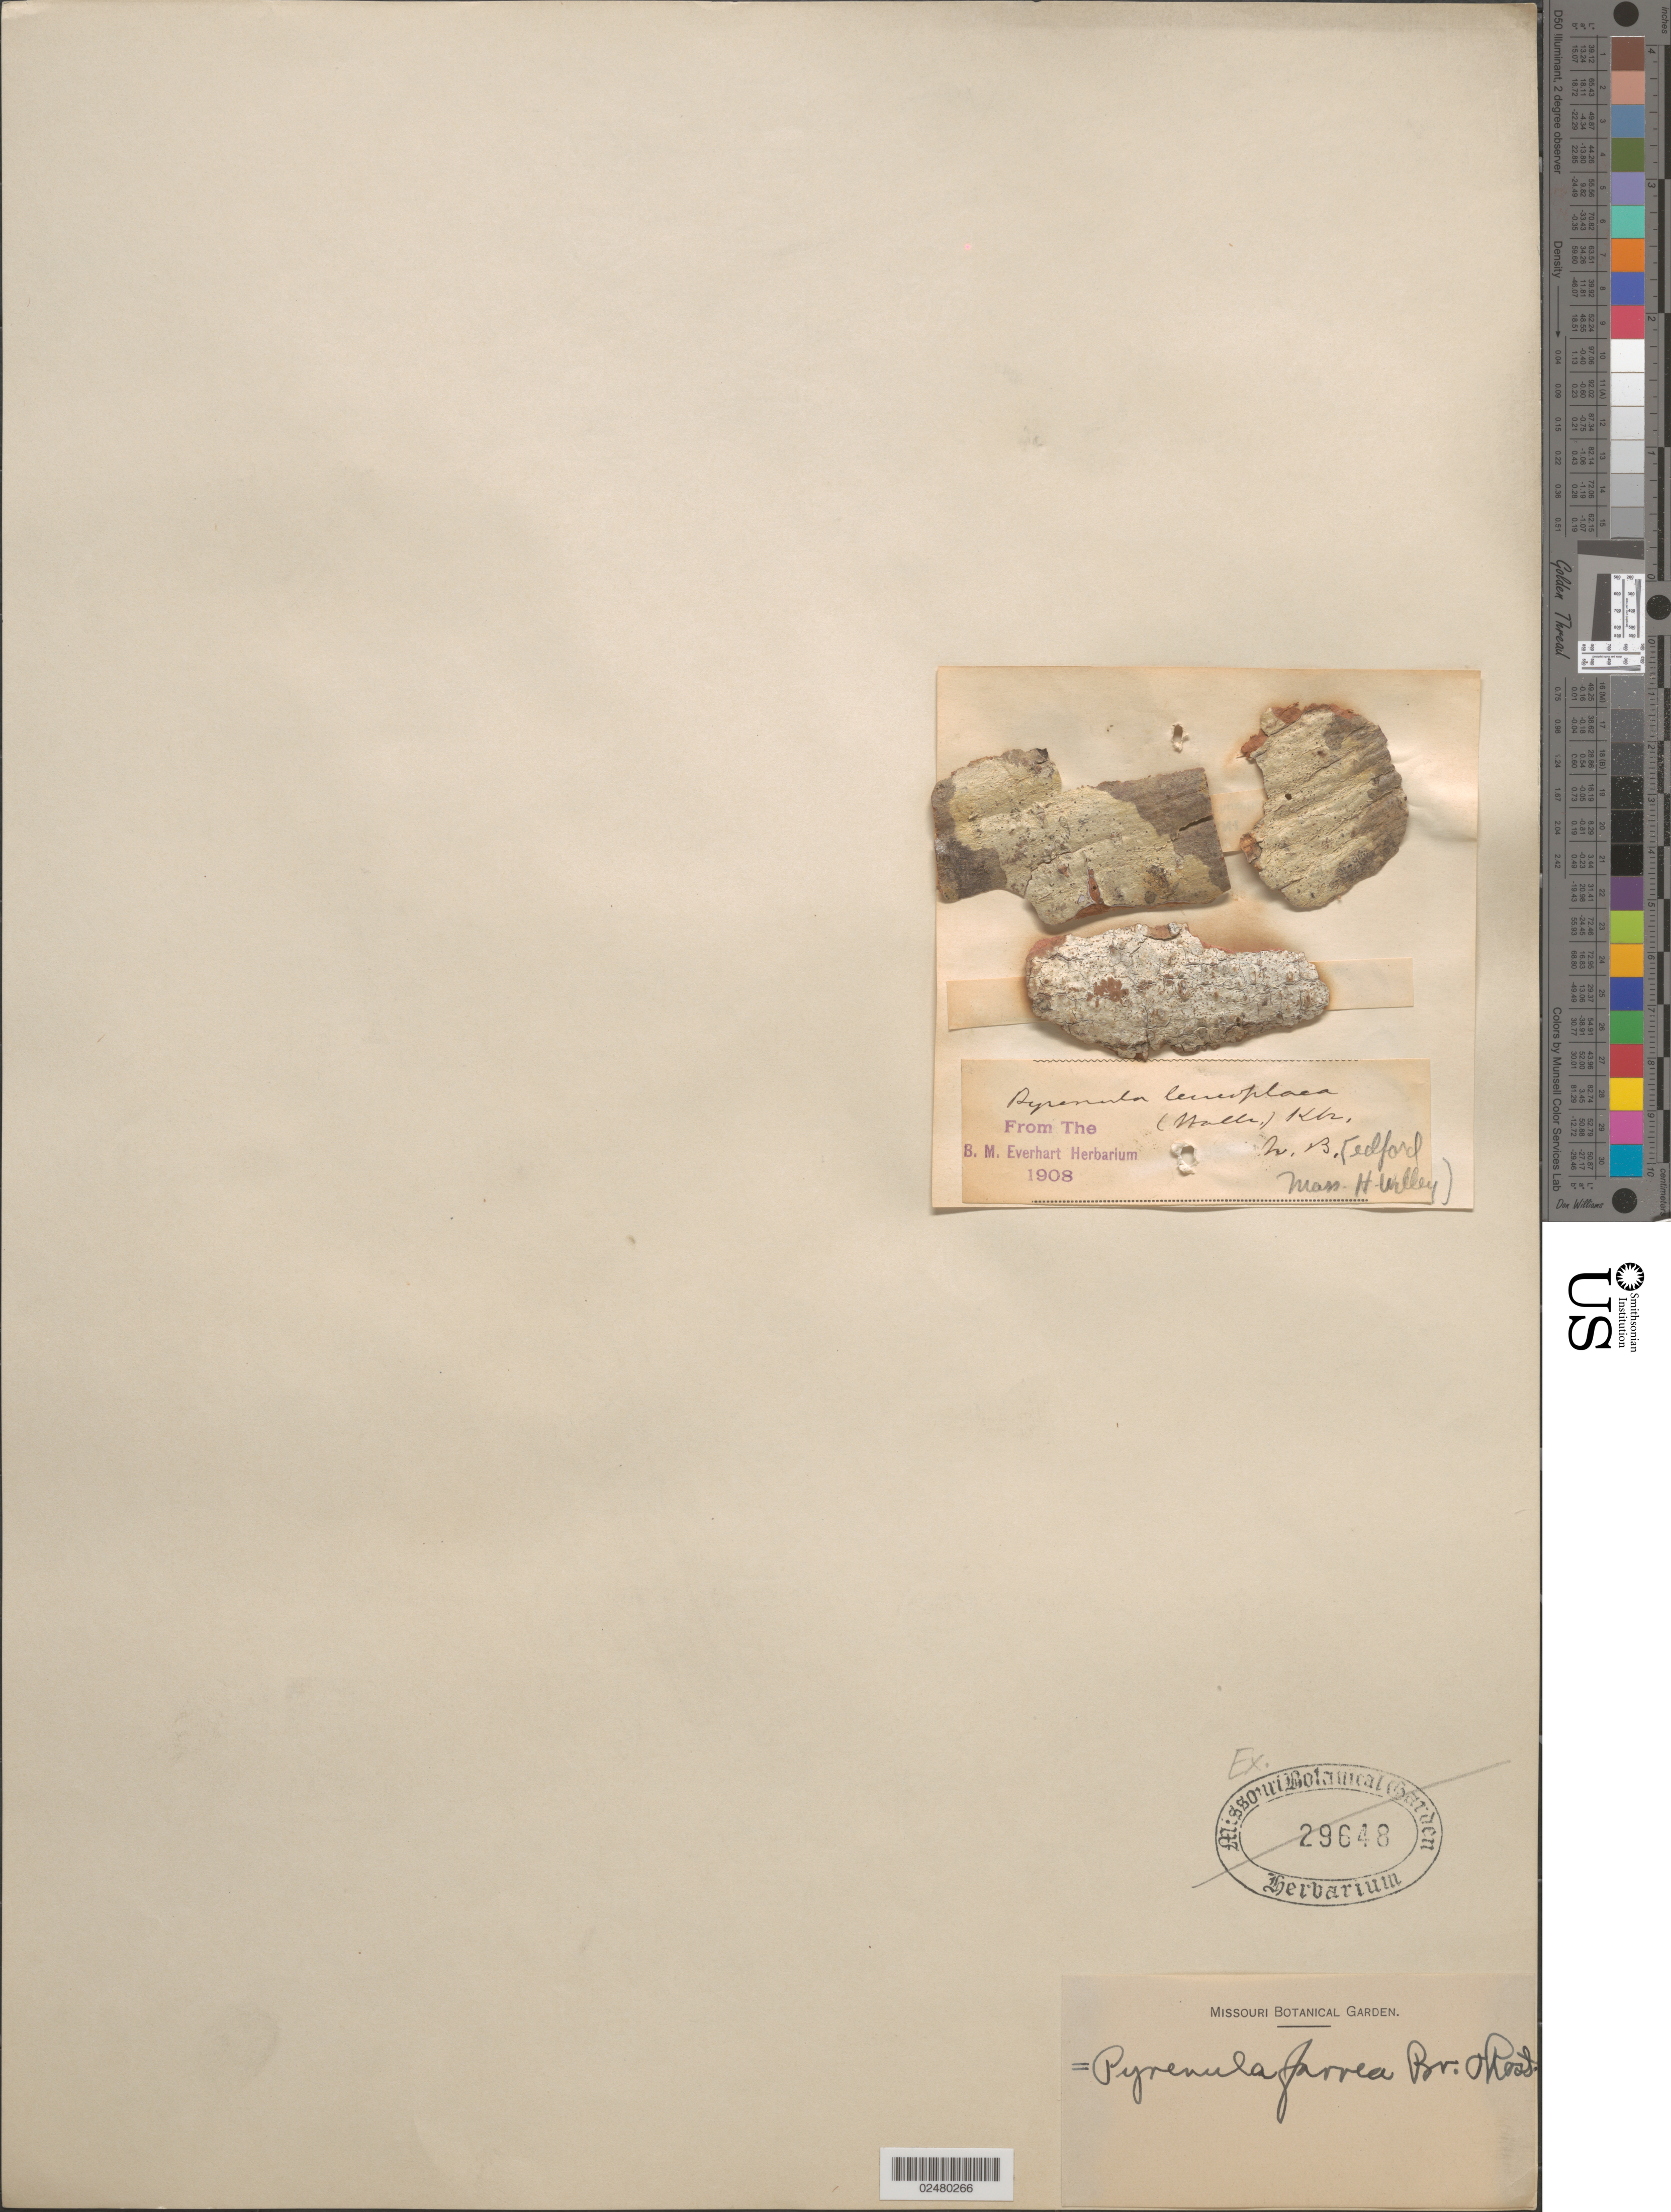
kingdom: Fungi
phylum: Ascomycota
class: Dothideomycetes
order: Pleosporales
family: Dacampiaceae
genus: Eopyrenula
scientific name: Eopyrenula leucoplaca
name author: (Wallr.) R.C. Harris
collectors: ex herb. B.M. Everhart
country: United States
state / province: Massachusetts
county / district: Bristol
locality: New Bedford